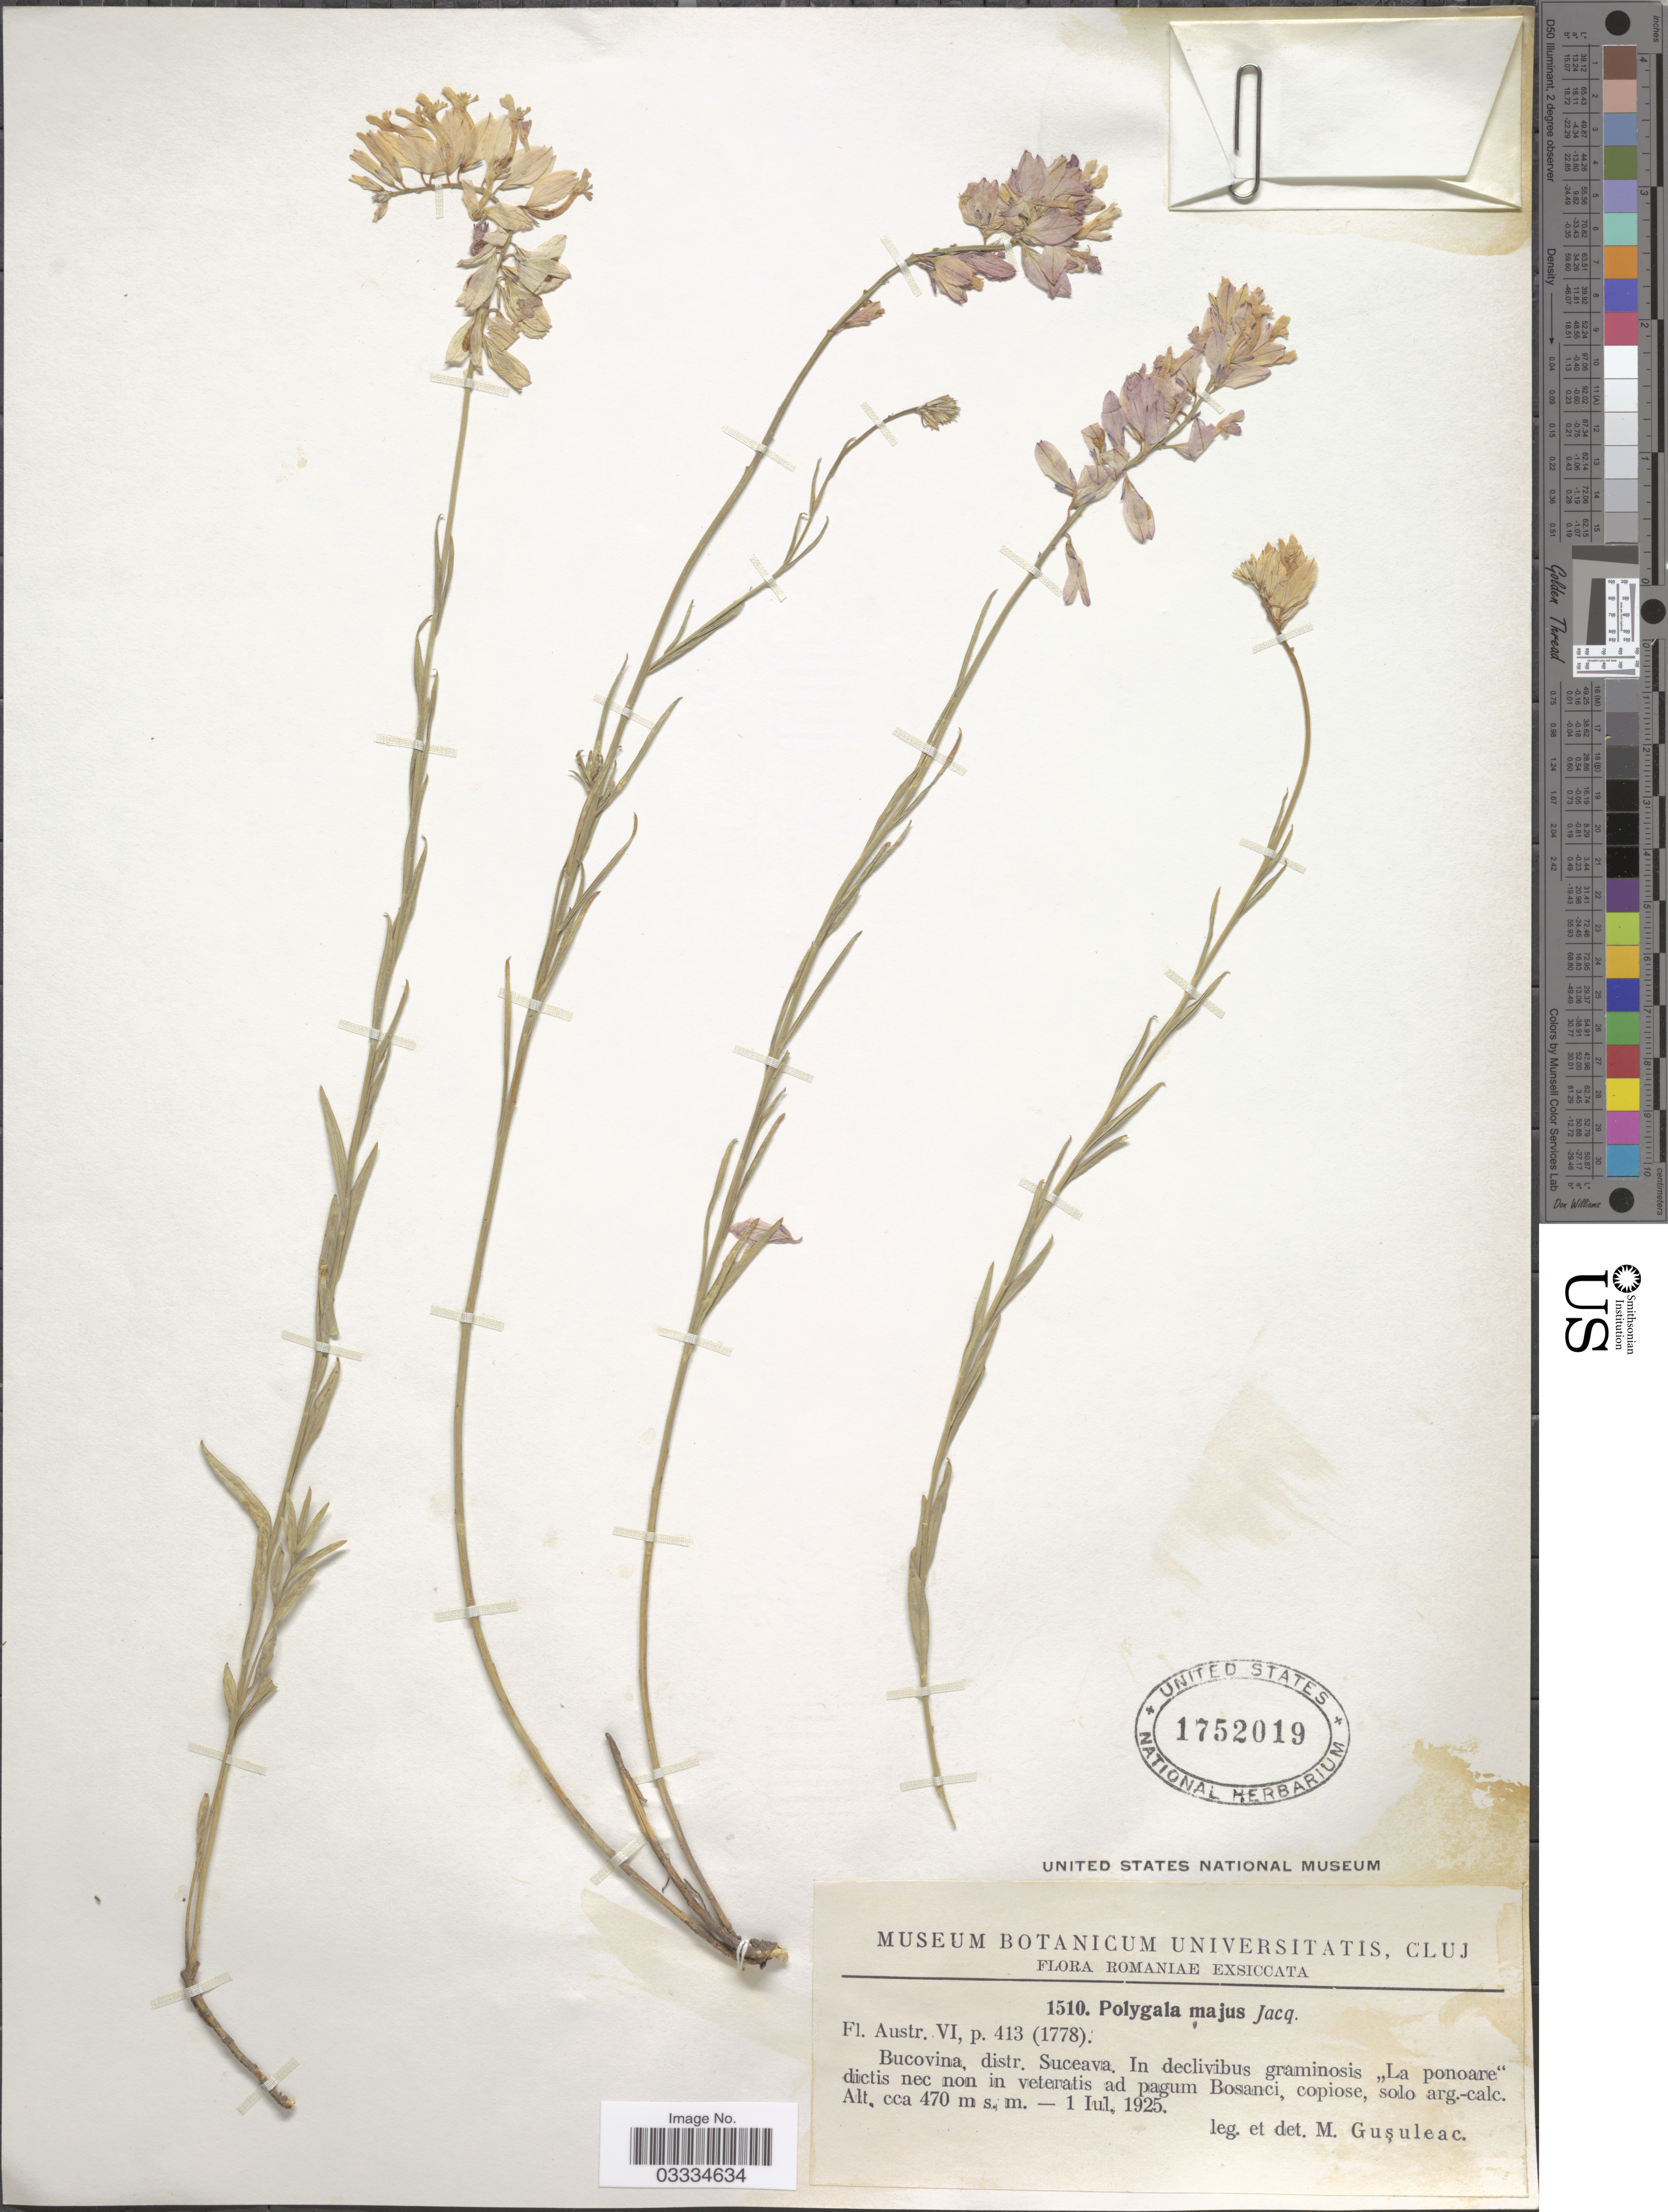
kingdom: Plantae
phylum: Tracheophyta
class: Magnoliopsida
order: Fabales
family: Polygalaceae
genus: Polygala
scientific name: Polygala major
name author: Jacq.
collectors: M. Guşuleac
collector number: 1510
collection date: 1925-07-01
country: Romania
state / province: Suceava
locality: Bucovina, distr. Suceava. In declivibus graminosis "La ponoare" dictis nec non in veteratis ad pagum Bosanci, copiose, solo arg. -calc.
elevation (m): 470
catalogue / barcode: US 1752019